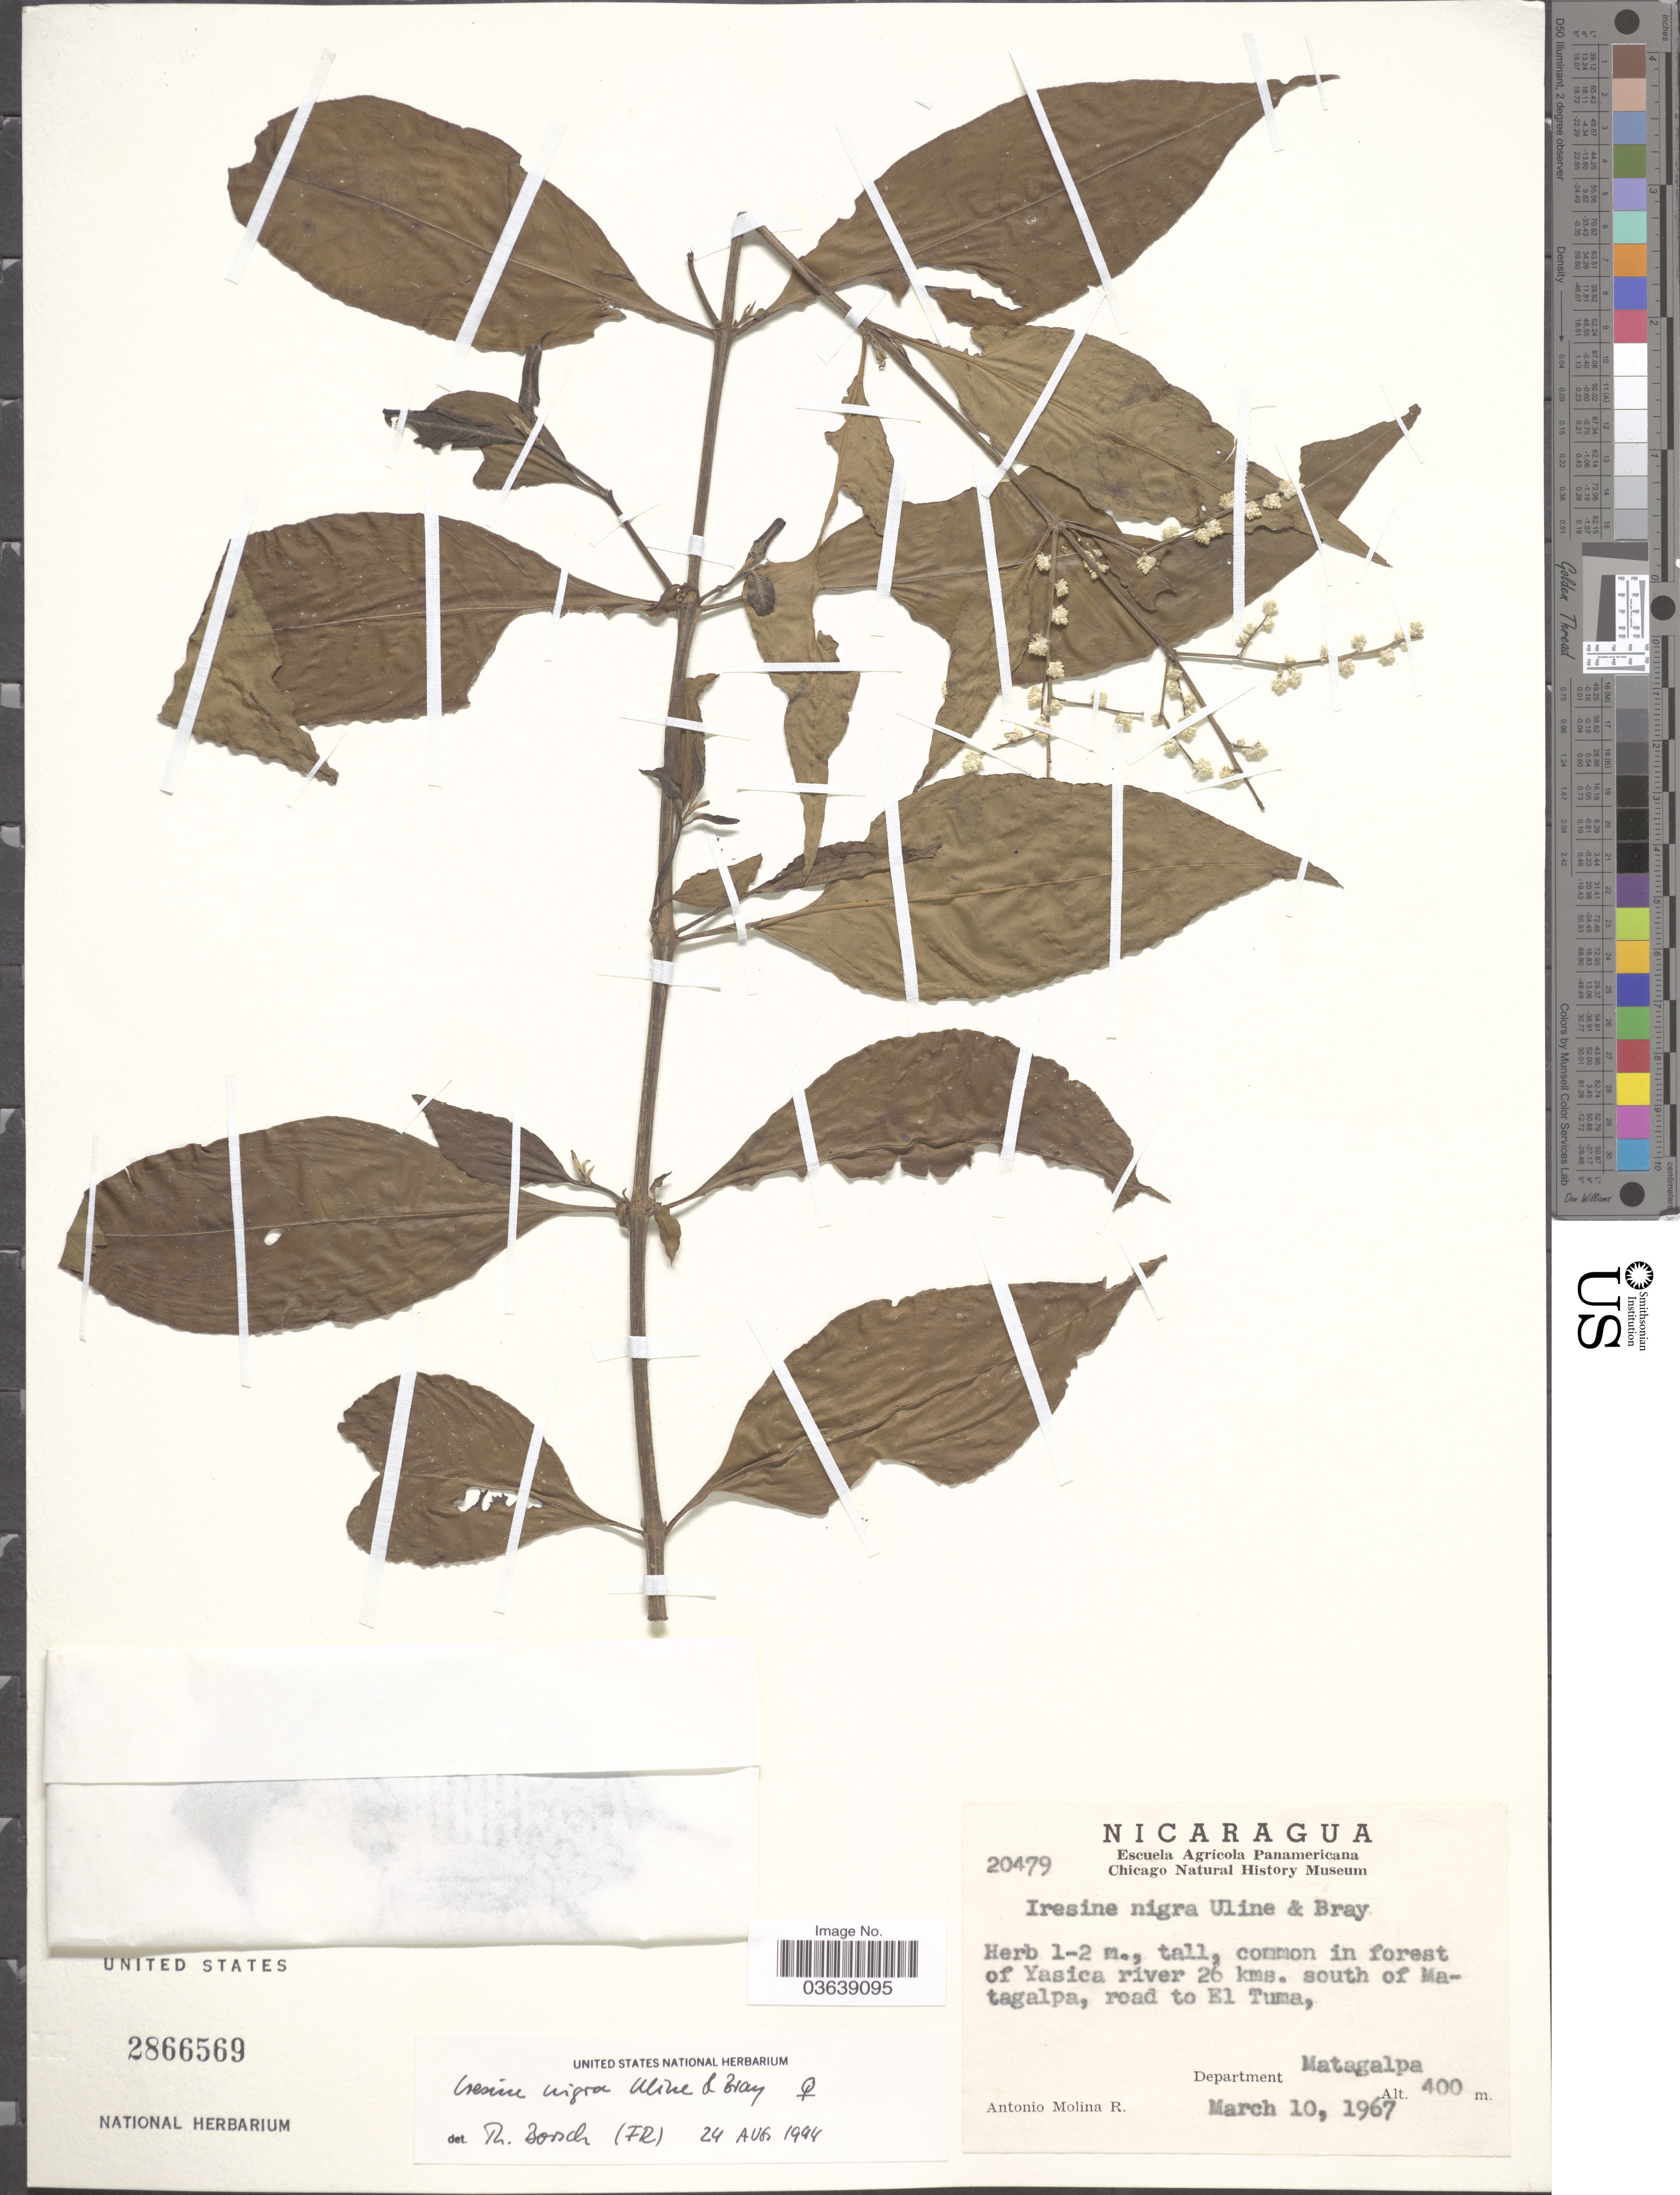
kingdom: Plantae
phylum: Tracheophyta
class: Magnoliopsida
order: Caryophyllales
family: Amaranthaceae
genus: Iresine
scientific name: Iresine nigra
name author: Uline & W.L. Bray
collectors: A. Molina R.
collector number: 20479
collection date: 1967-03-10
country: Nicaragua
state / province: Matagalpa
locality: Common in forest of Yasica river 26 kms. south of Matagalpa, road to El Tuma, Department Matagalpa.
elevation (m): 400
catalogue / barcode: US 2866569